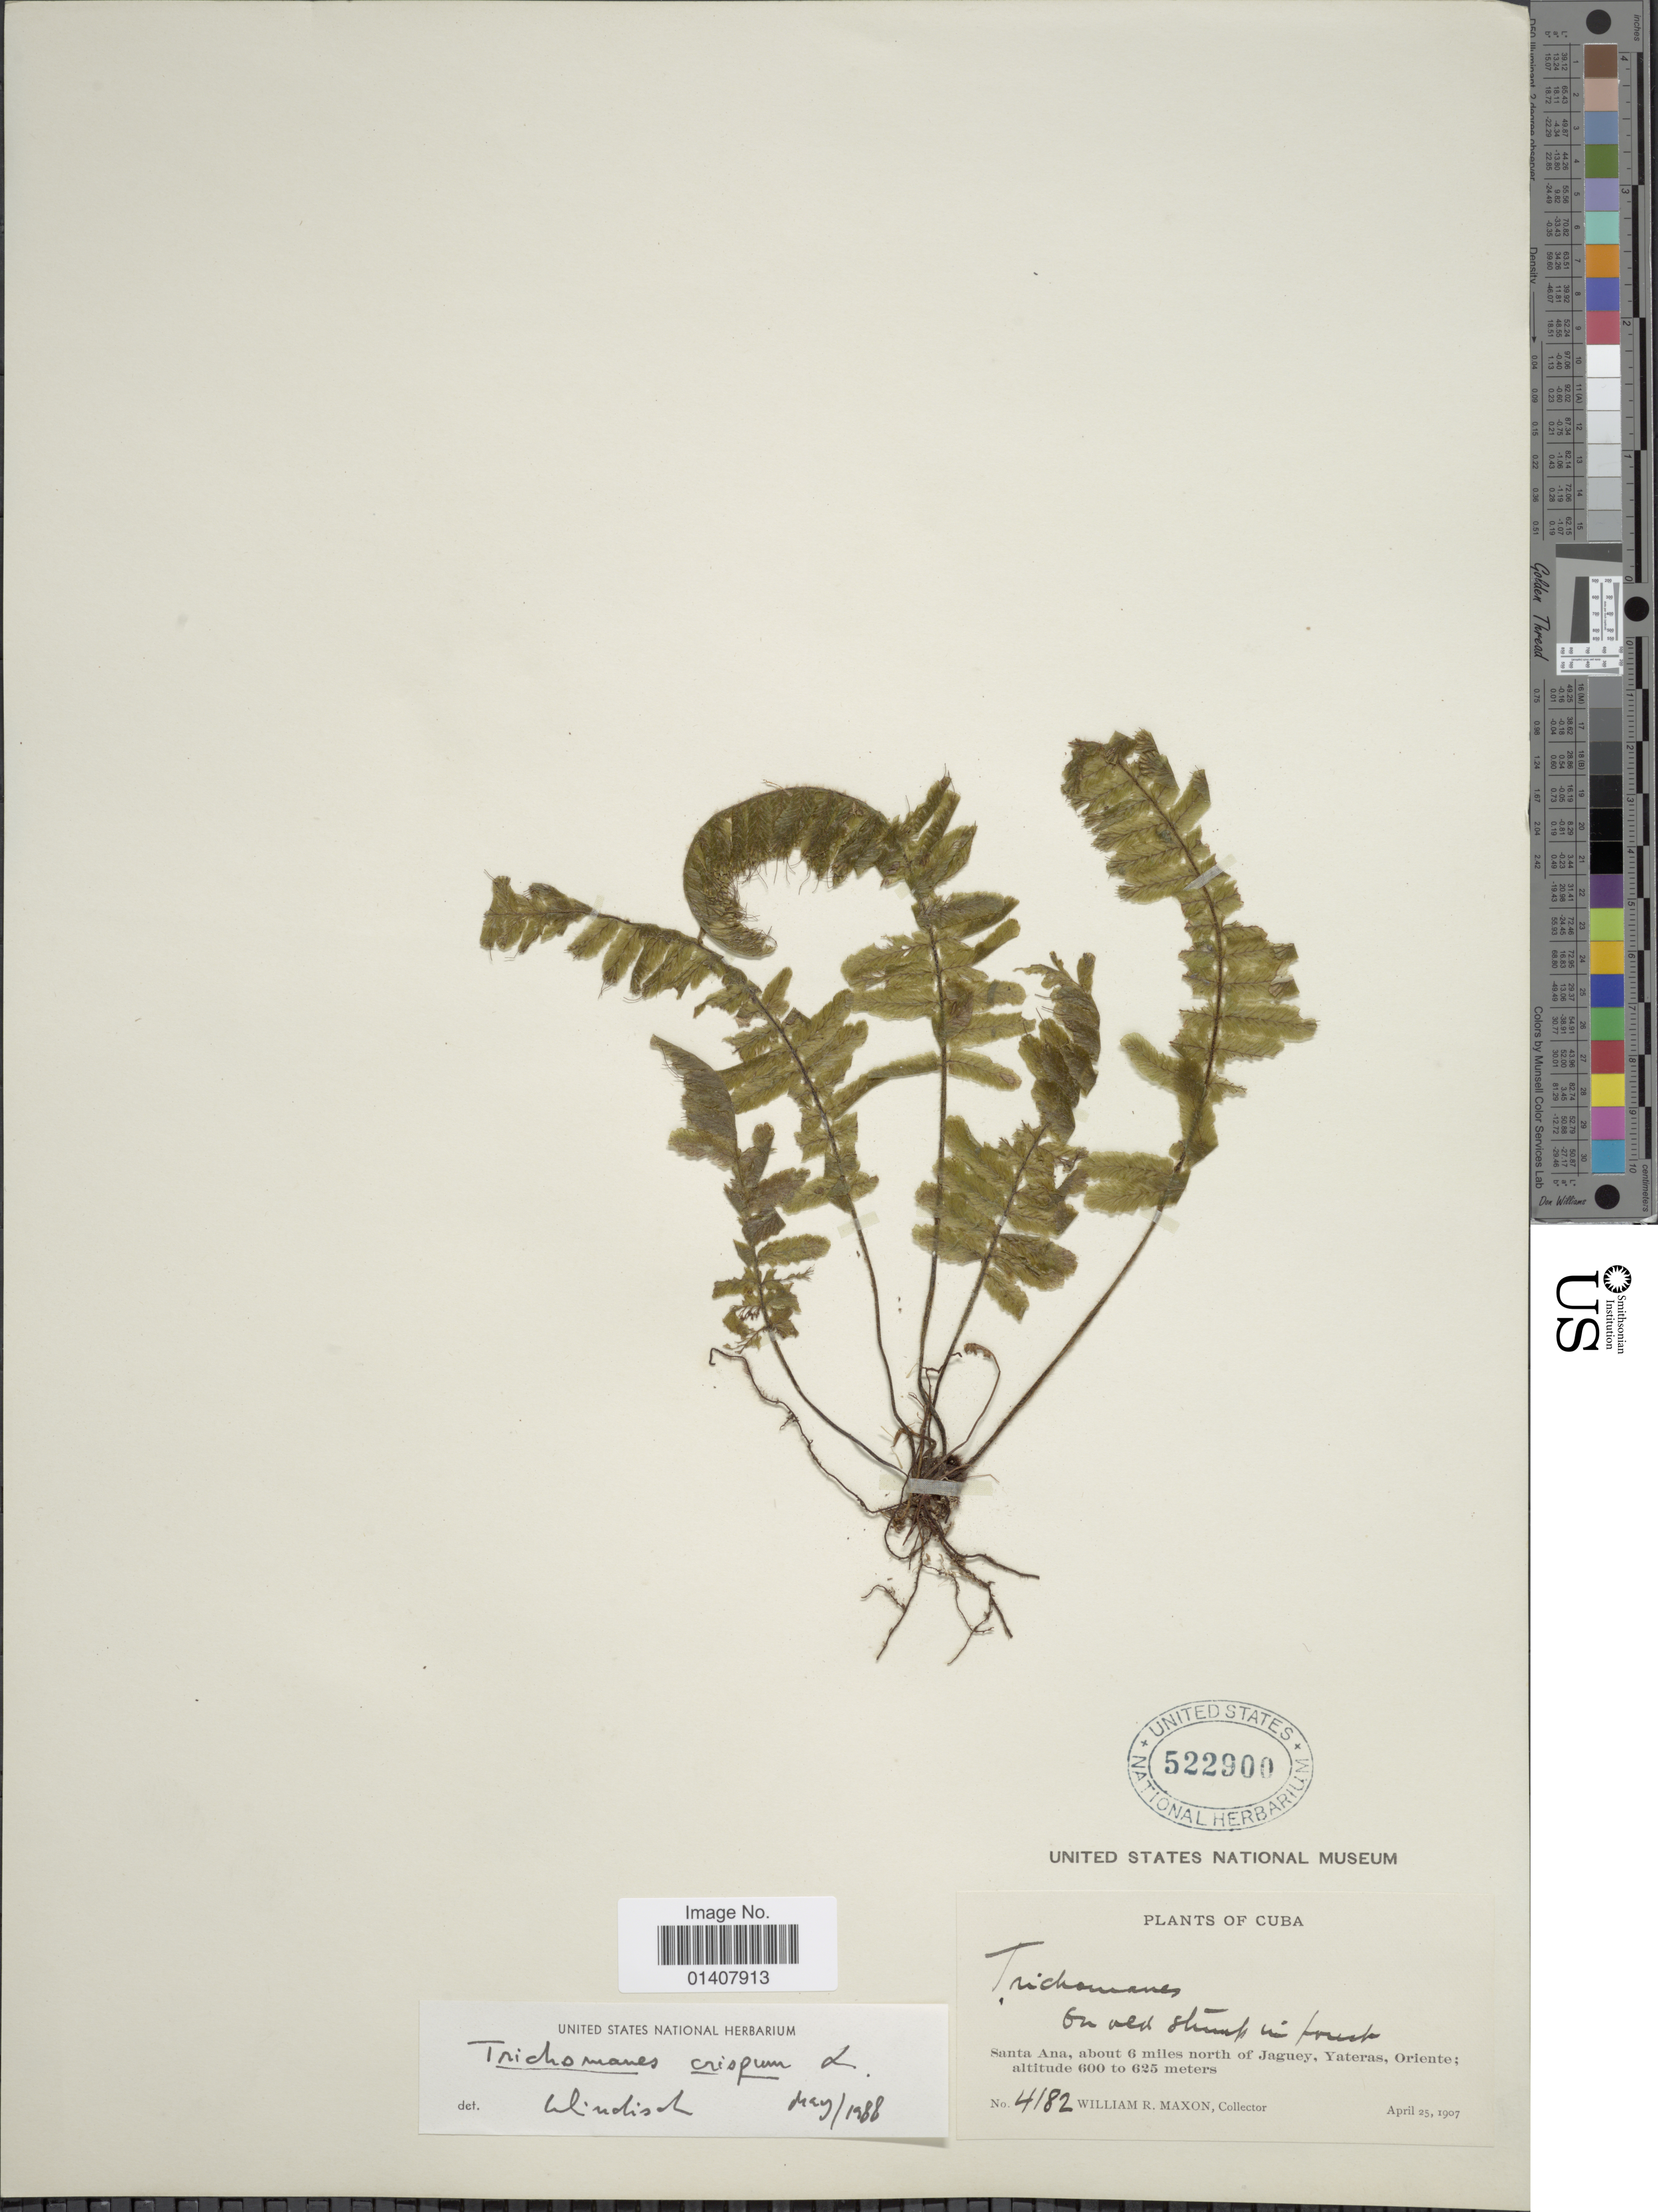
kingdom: Plantae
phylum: Tracheophyta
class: Polypodiopsida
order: Hymenophyllales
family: Hymenophyllaceae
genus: Trichomanes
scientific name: Trichomanes crispum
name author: L.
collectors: W. R. Maxon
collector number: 4182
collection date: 1907-04-25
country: Cuba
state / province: Oriente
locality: Santa Ana, about 6miles north of Jaguey, Yateras, Oriente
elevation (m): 600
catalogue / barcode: US 522900